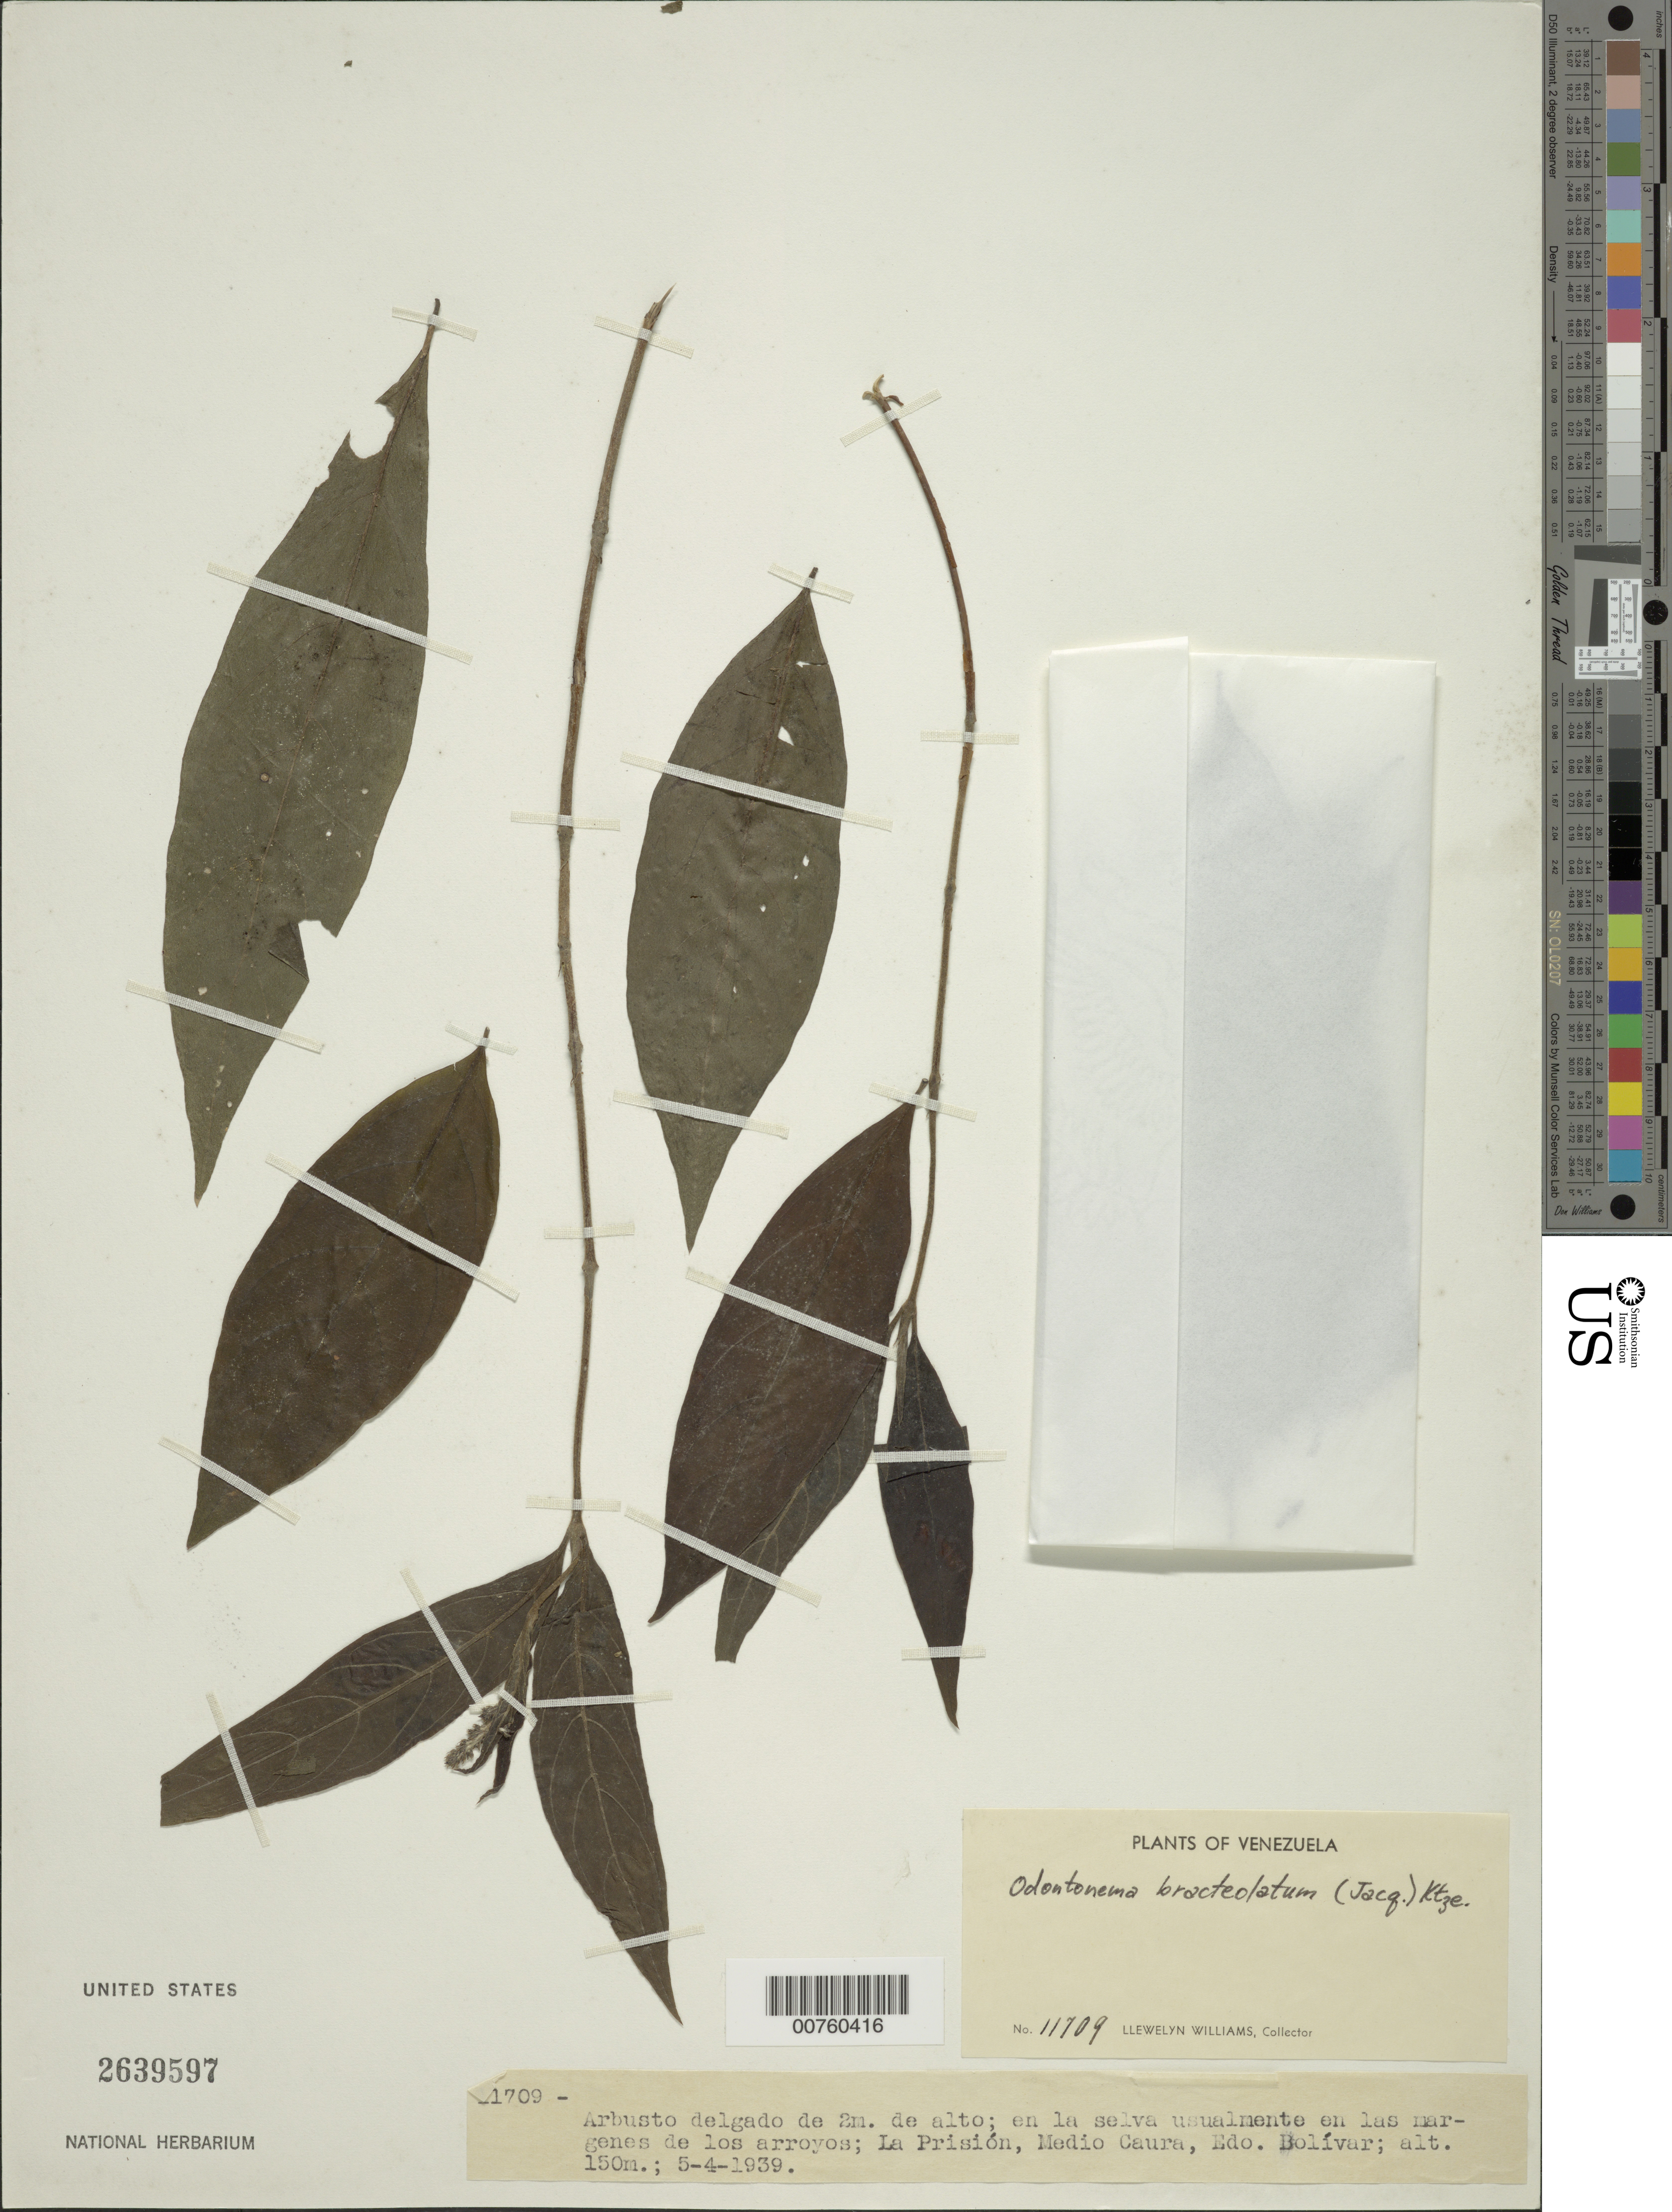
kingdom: Plantae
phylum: Tracheophyta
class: Magnoliopsida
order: Lamiales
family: Acanthaceae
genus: Odontonema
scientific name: Odontonema bracteolatum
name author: (Jacq.) Kuntze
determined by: Wasshausen, Dieter C., (BOT), Smithsonian Institution - National Museum of Natural History (UNITED STATES)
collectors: Ll. Williams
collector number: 11709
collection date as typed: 5-Apr-39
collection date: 1939-04-05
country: Venezuela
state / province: Bolívar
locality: La Prisión, Medio Caura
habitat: Selva usualmente en las margenes de los arroyos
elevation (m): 150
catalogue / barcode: US 2639597